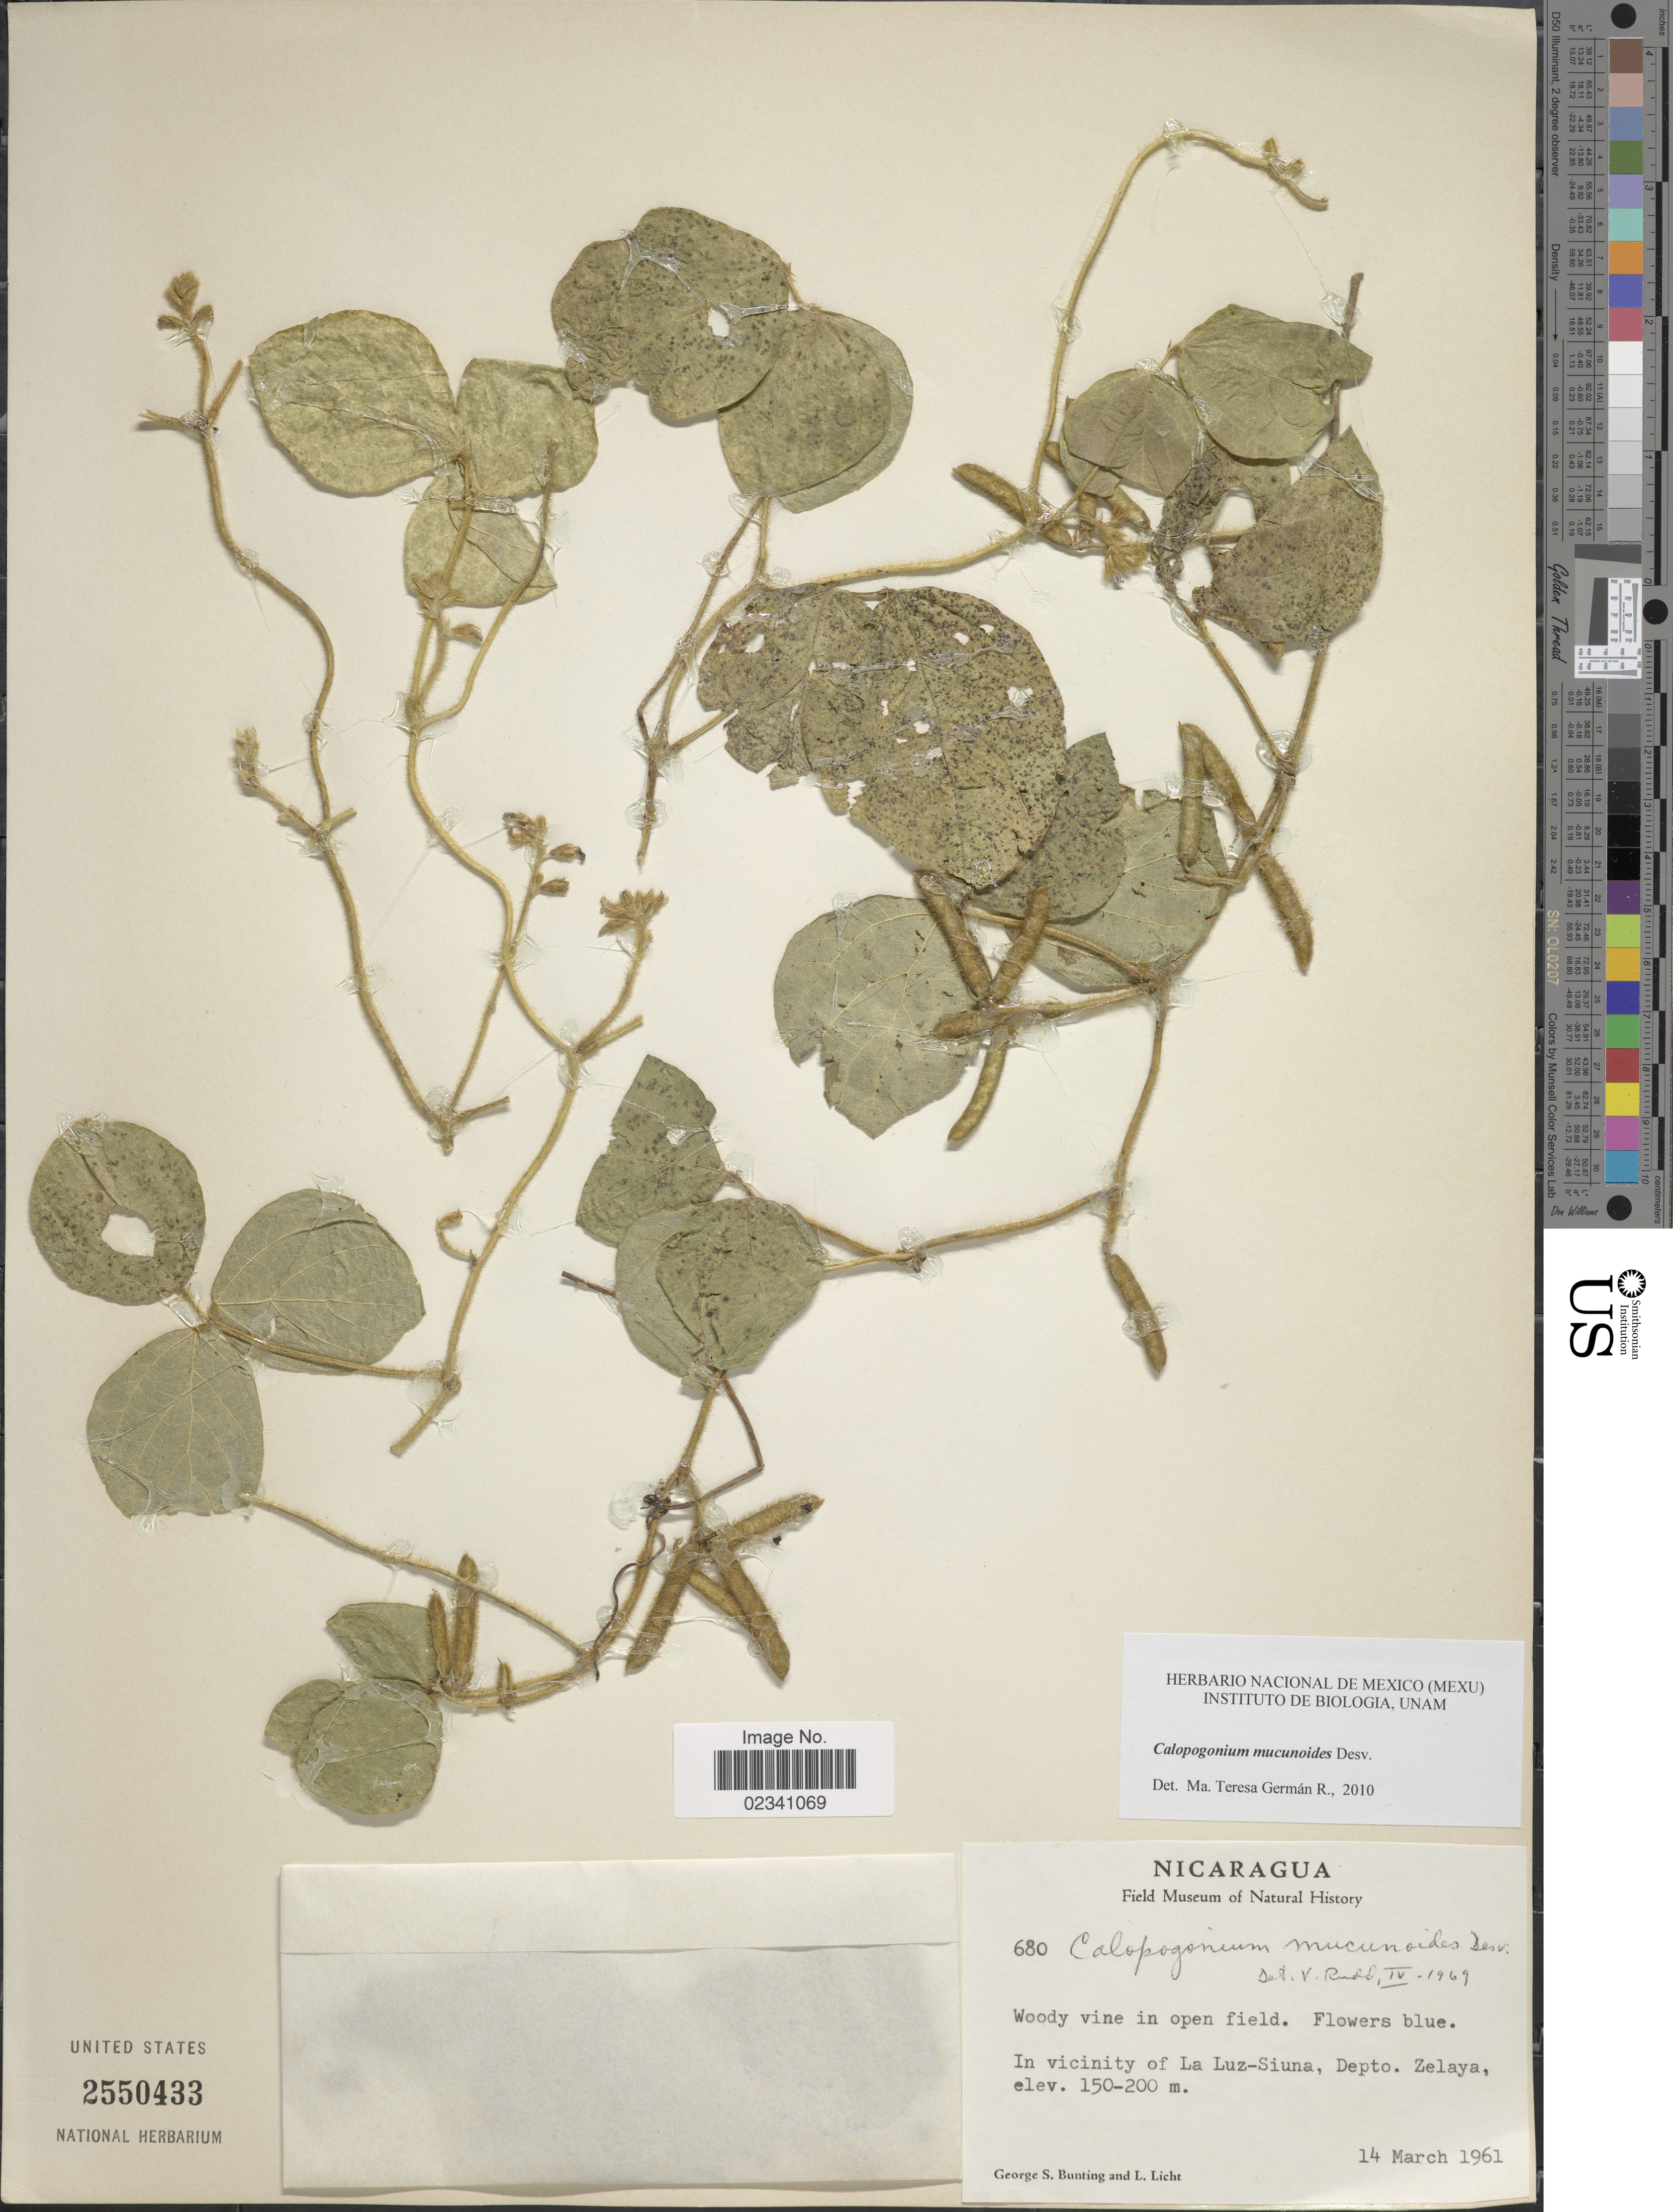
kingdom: Plantae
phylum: Tracheophyta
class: Magnoliopsida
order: Fabales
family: Fabaceae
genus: Calopogonium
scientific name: Calopogonium mucunoides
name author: Desv.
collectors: G. S. Bunting & L. Licht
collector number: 680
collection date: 1961-03-14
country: Nicaragua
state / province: Atlantico Norte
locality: In vicinity of La Luz-Siuna, Depto. Zelaya.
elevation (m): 150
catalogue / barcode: US 2550433